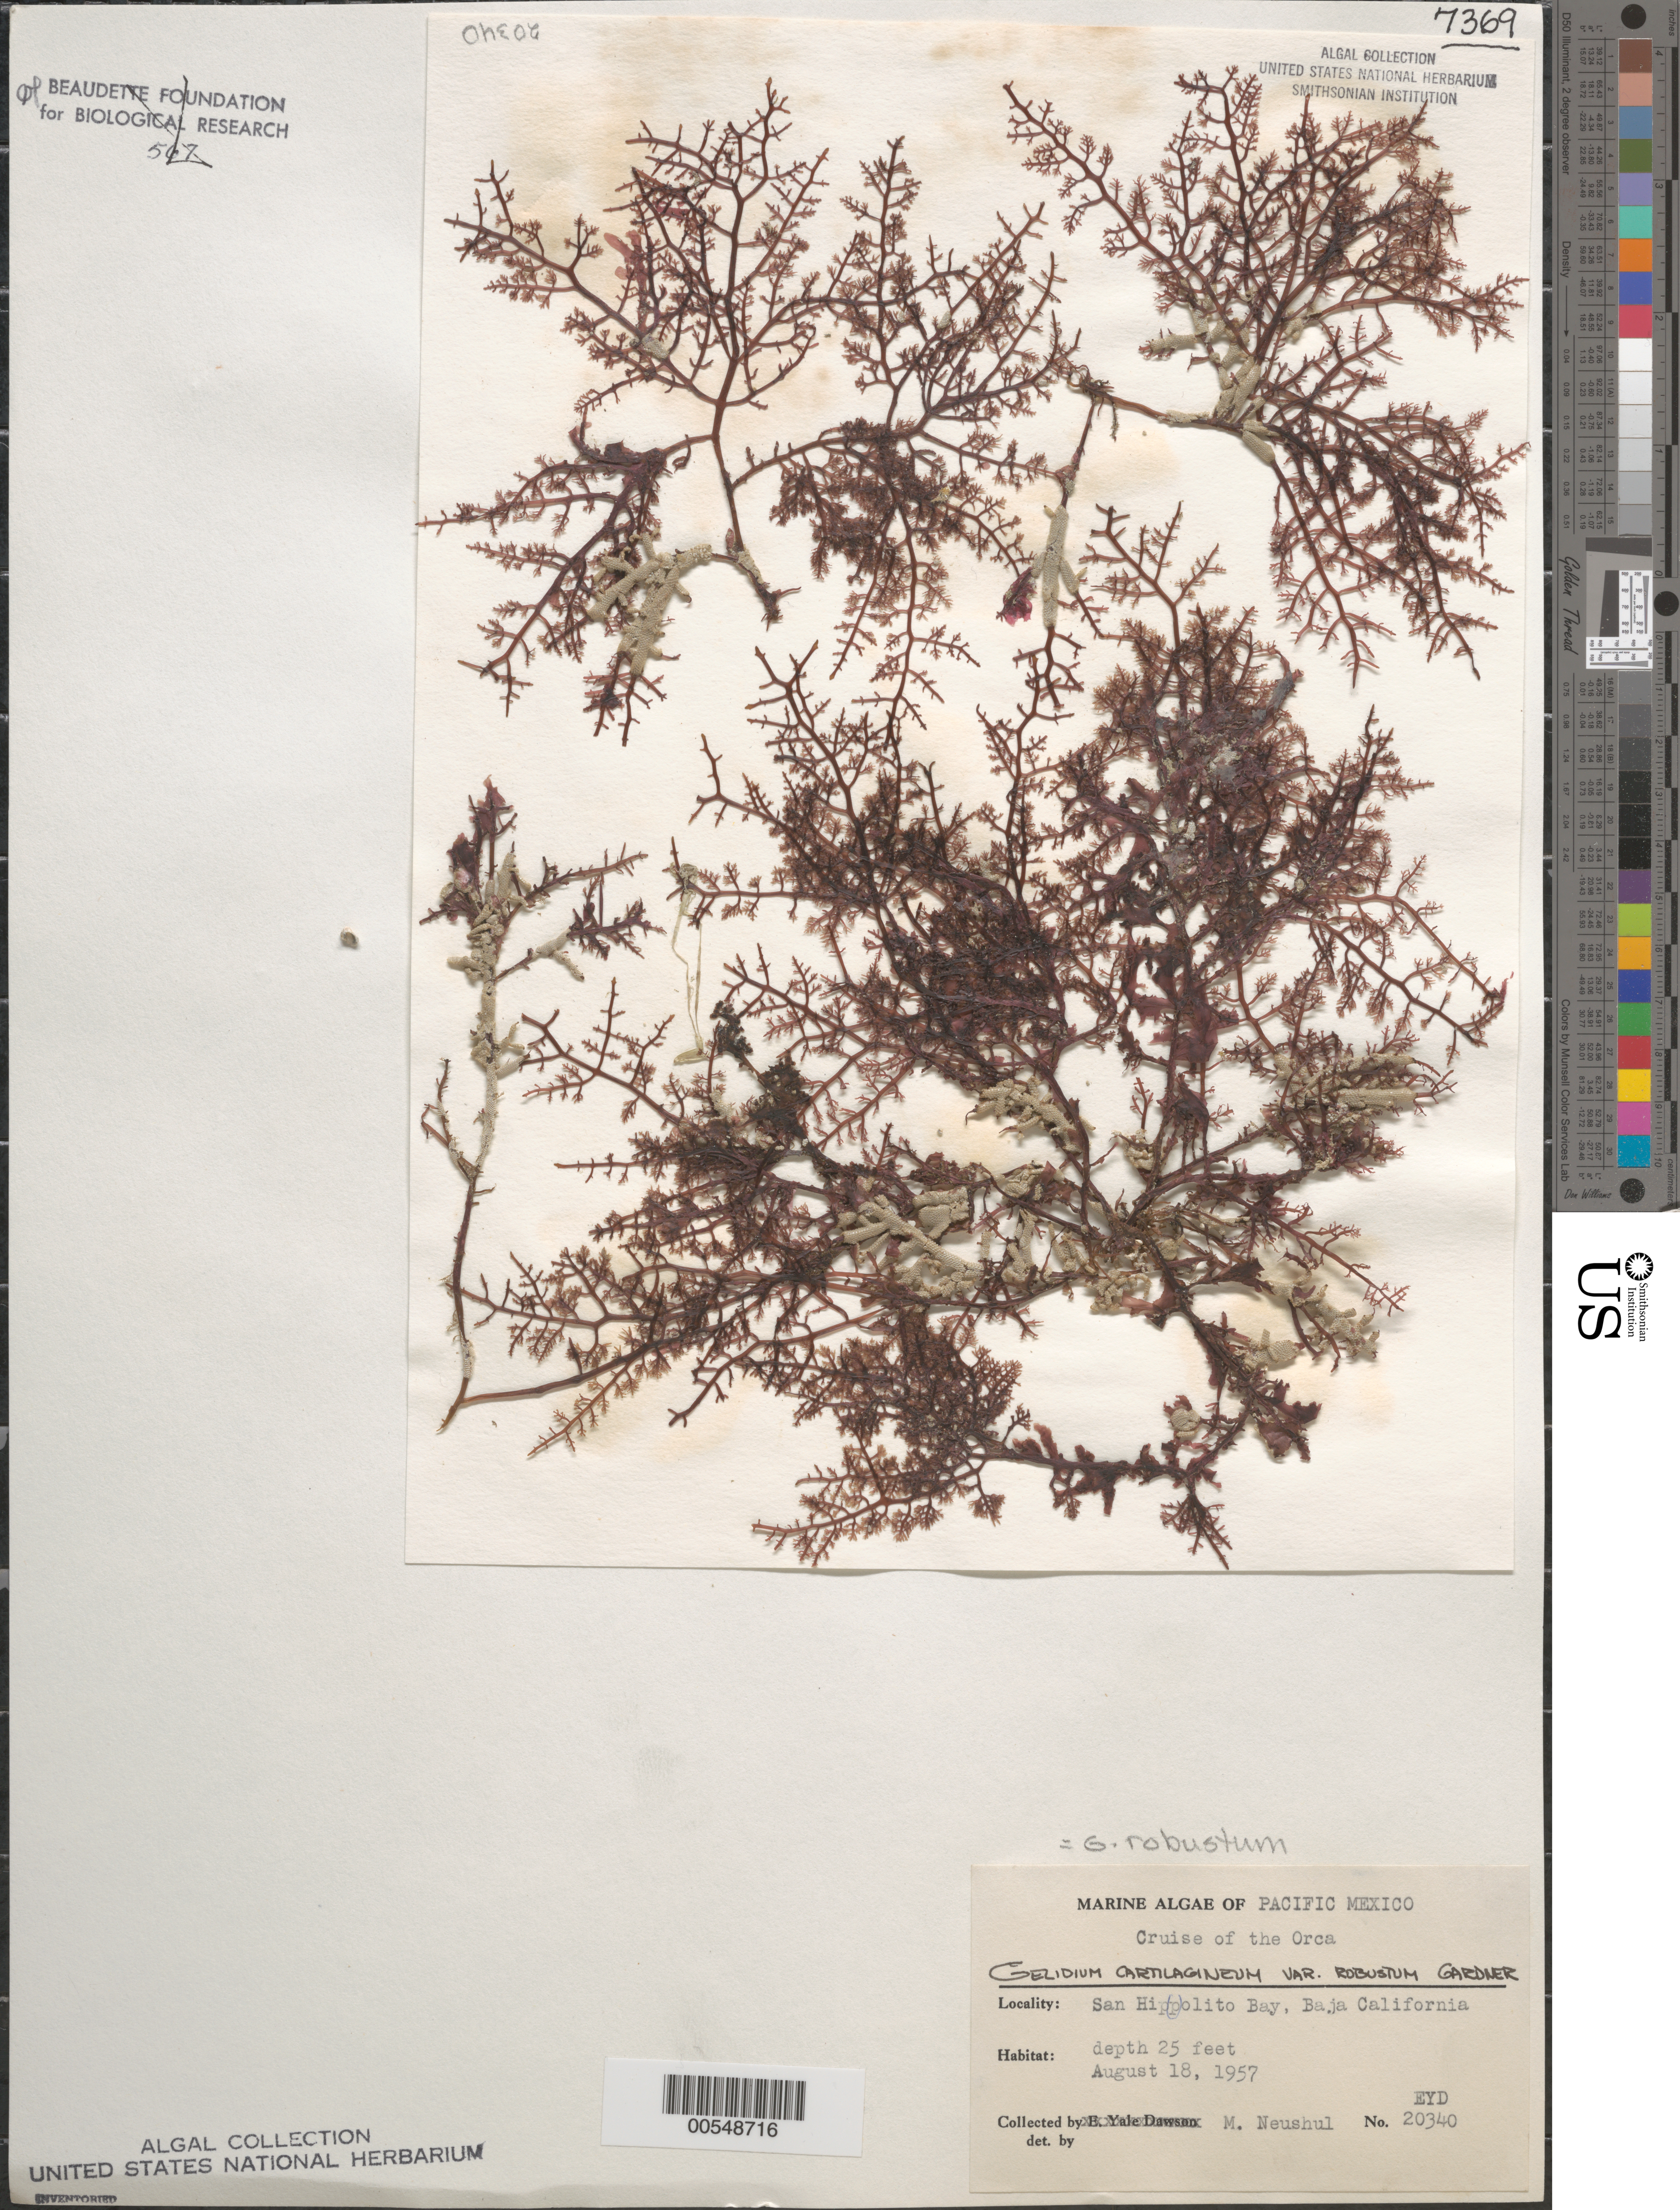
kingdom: Plantae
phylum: Rhodophyta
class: Florideophyceae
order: Gelidiales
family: Gelidiaceae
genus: Gelidium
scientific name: Gelidium robustum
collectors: M. Neushul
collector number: EYD 20340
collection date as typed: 18 Aug 1957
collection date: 1957-08-18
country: Mexico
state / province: Baja California Sur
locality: Bahia San Hipolito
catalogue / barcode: US 7369